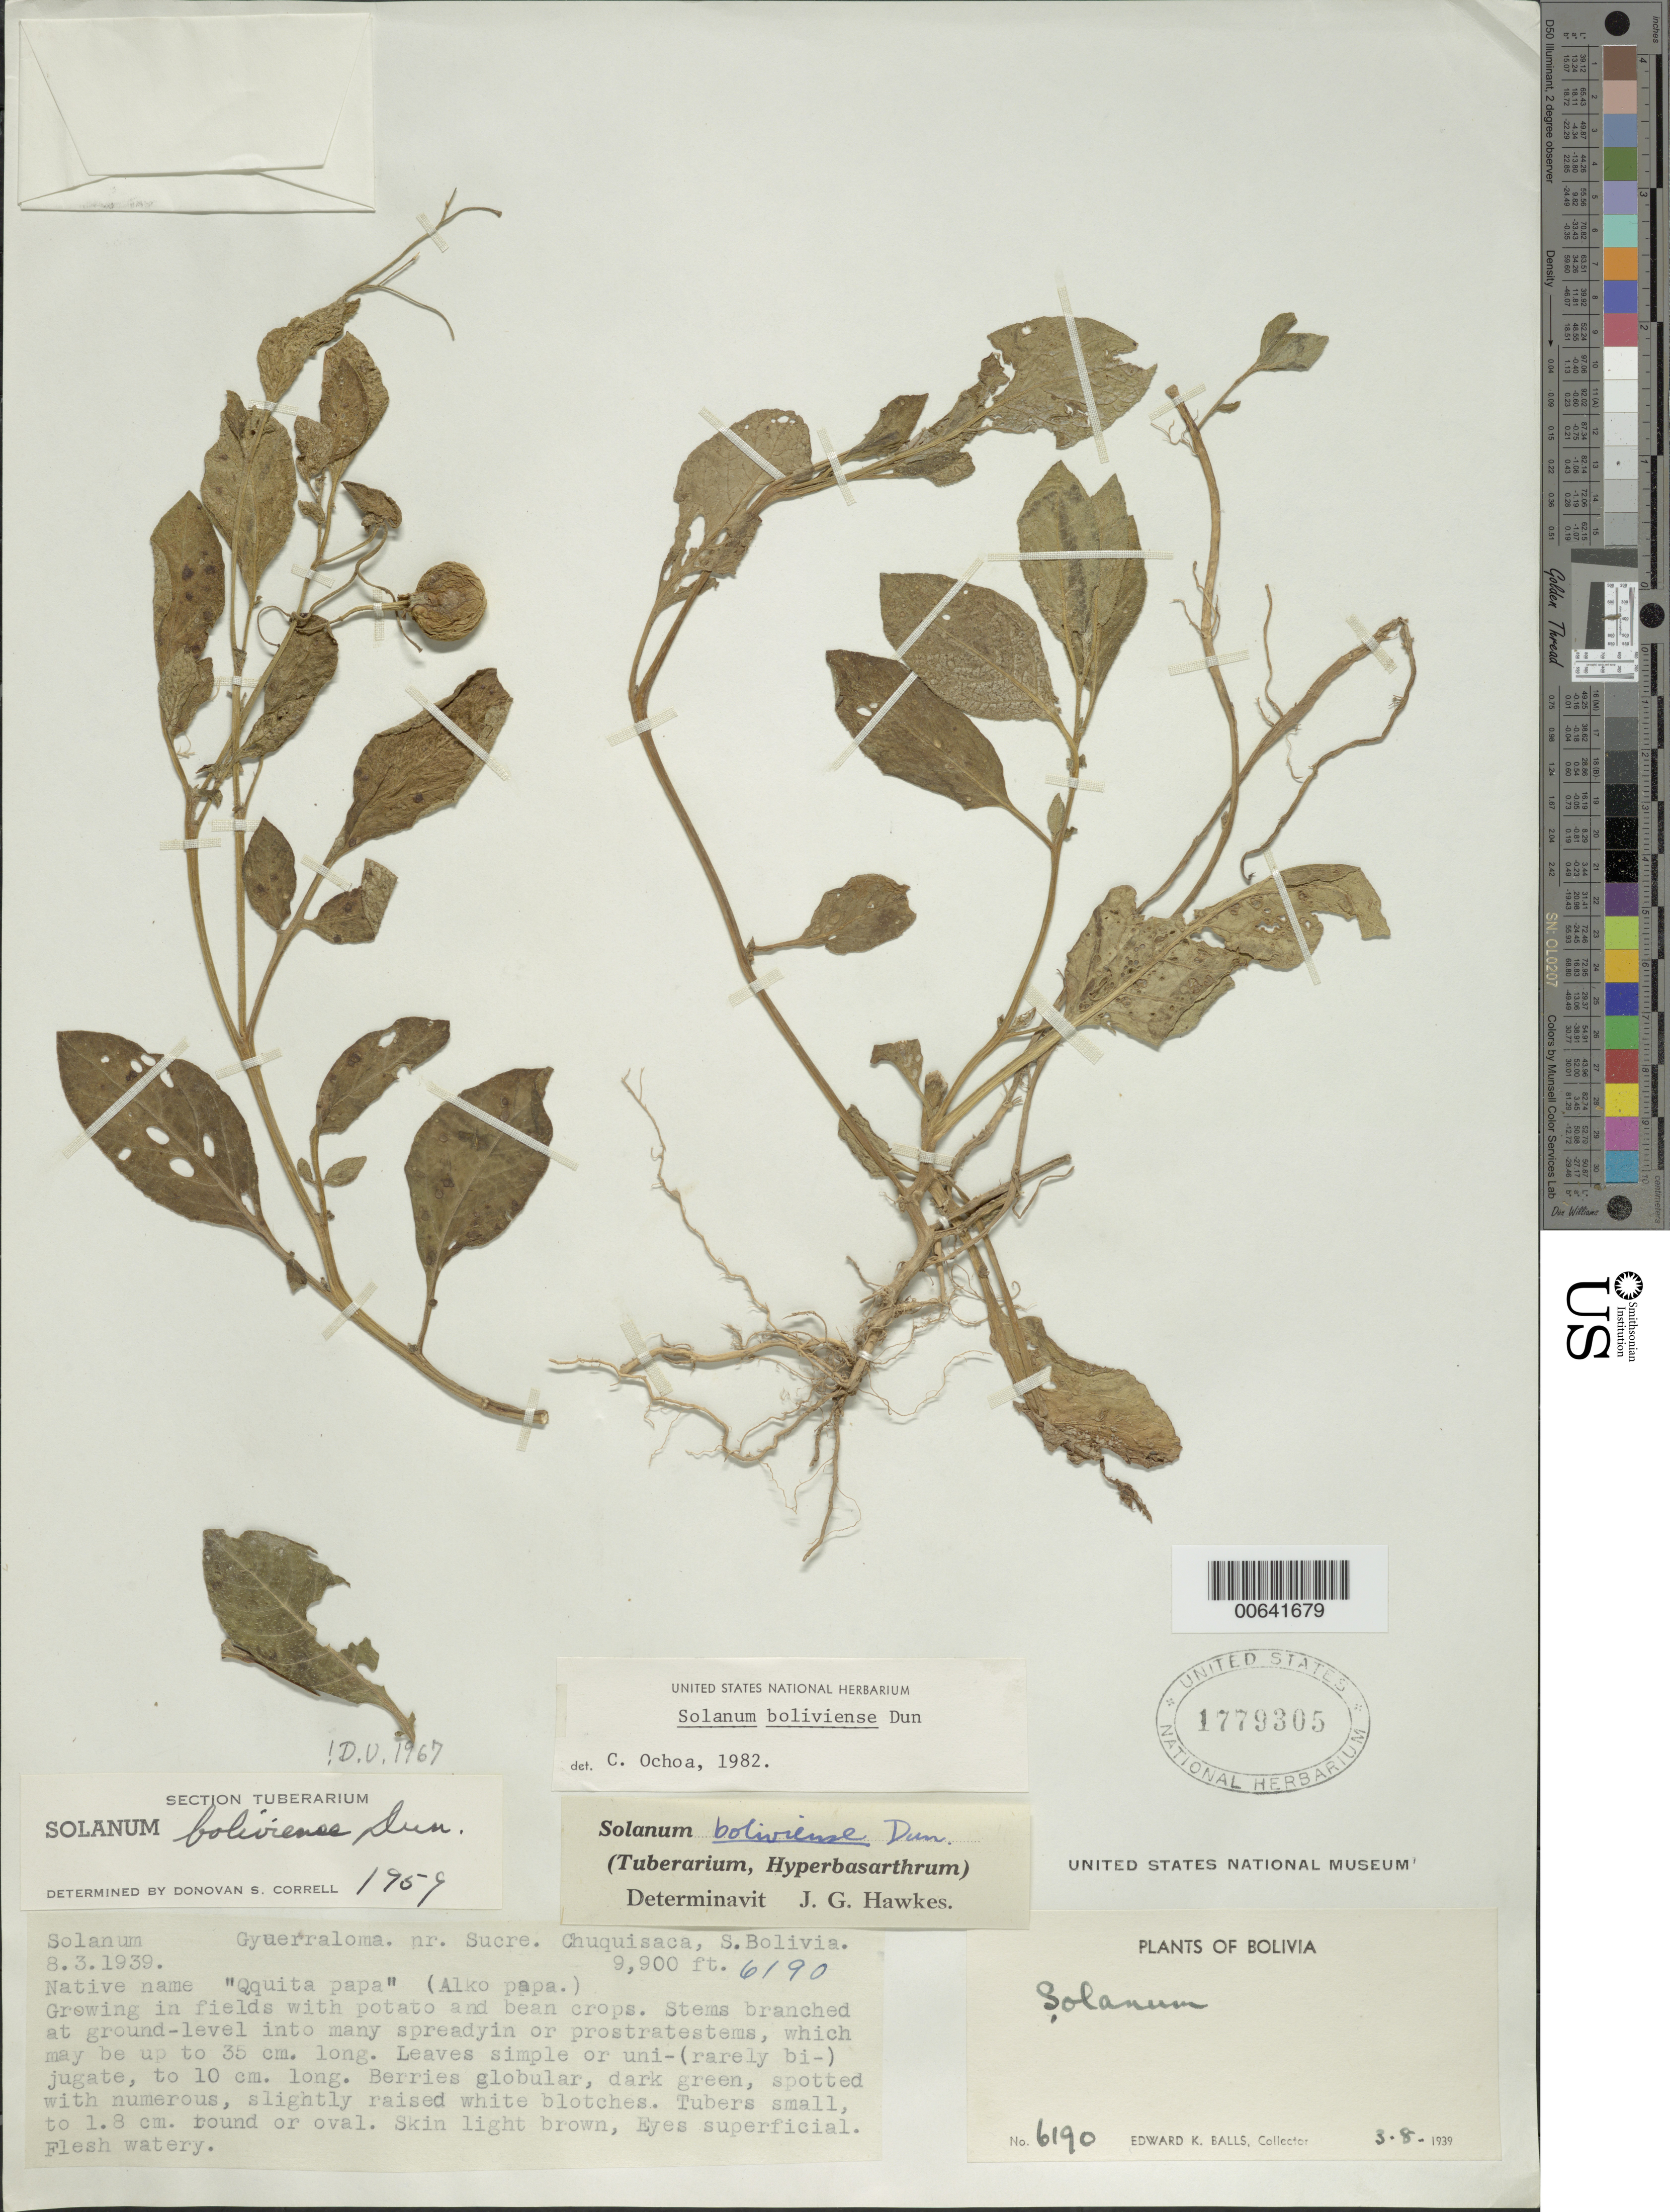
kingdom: Plantae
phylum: Tracheophyta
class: Magnoliopsida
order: Solanales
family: Solanaceae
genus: Solanum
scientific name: Solanum boliviense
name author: Dunal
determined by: Hawkes, J. G.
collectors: E. K. Balls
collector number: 6190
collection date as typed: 03 Aug 1939 or 08 Mar 1939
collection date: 1939-03-08 or 1939-08-03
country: Bolivia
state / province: Chuquisaca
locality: CuerraLoma, nr. Sucre.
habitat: Crece en zonas de campos de cultivo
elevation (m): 3018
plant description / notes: Common name: Quita papa; Common name: alko papa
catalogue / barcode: US 1779305